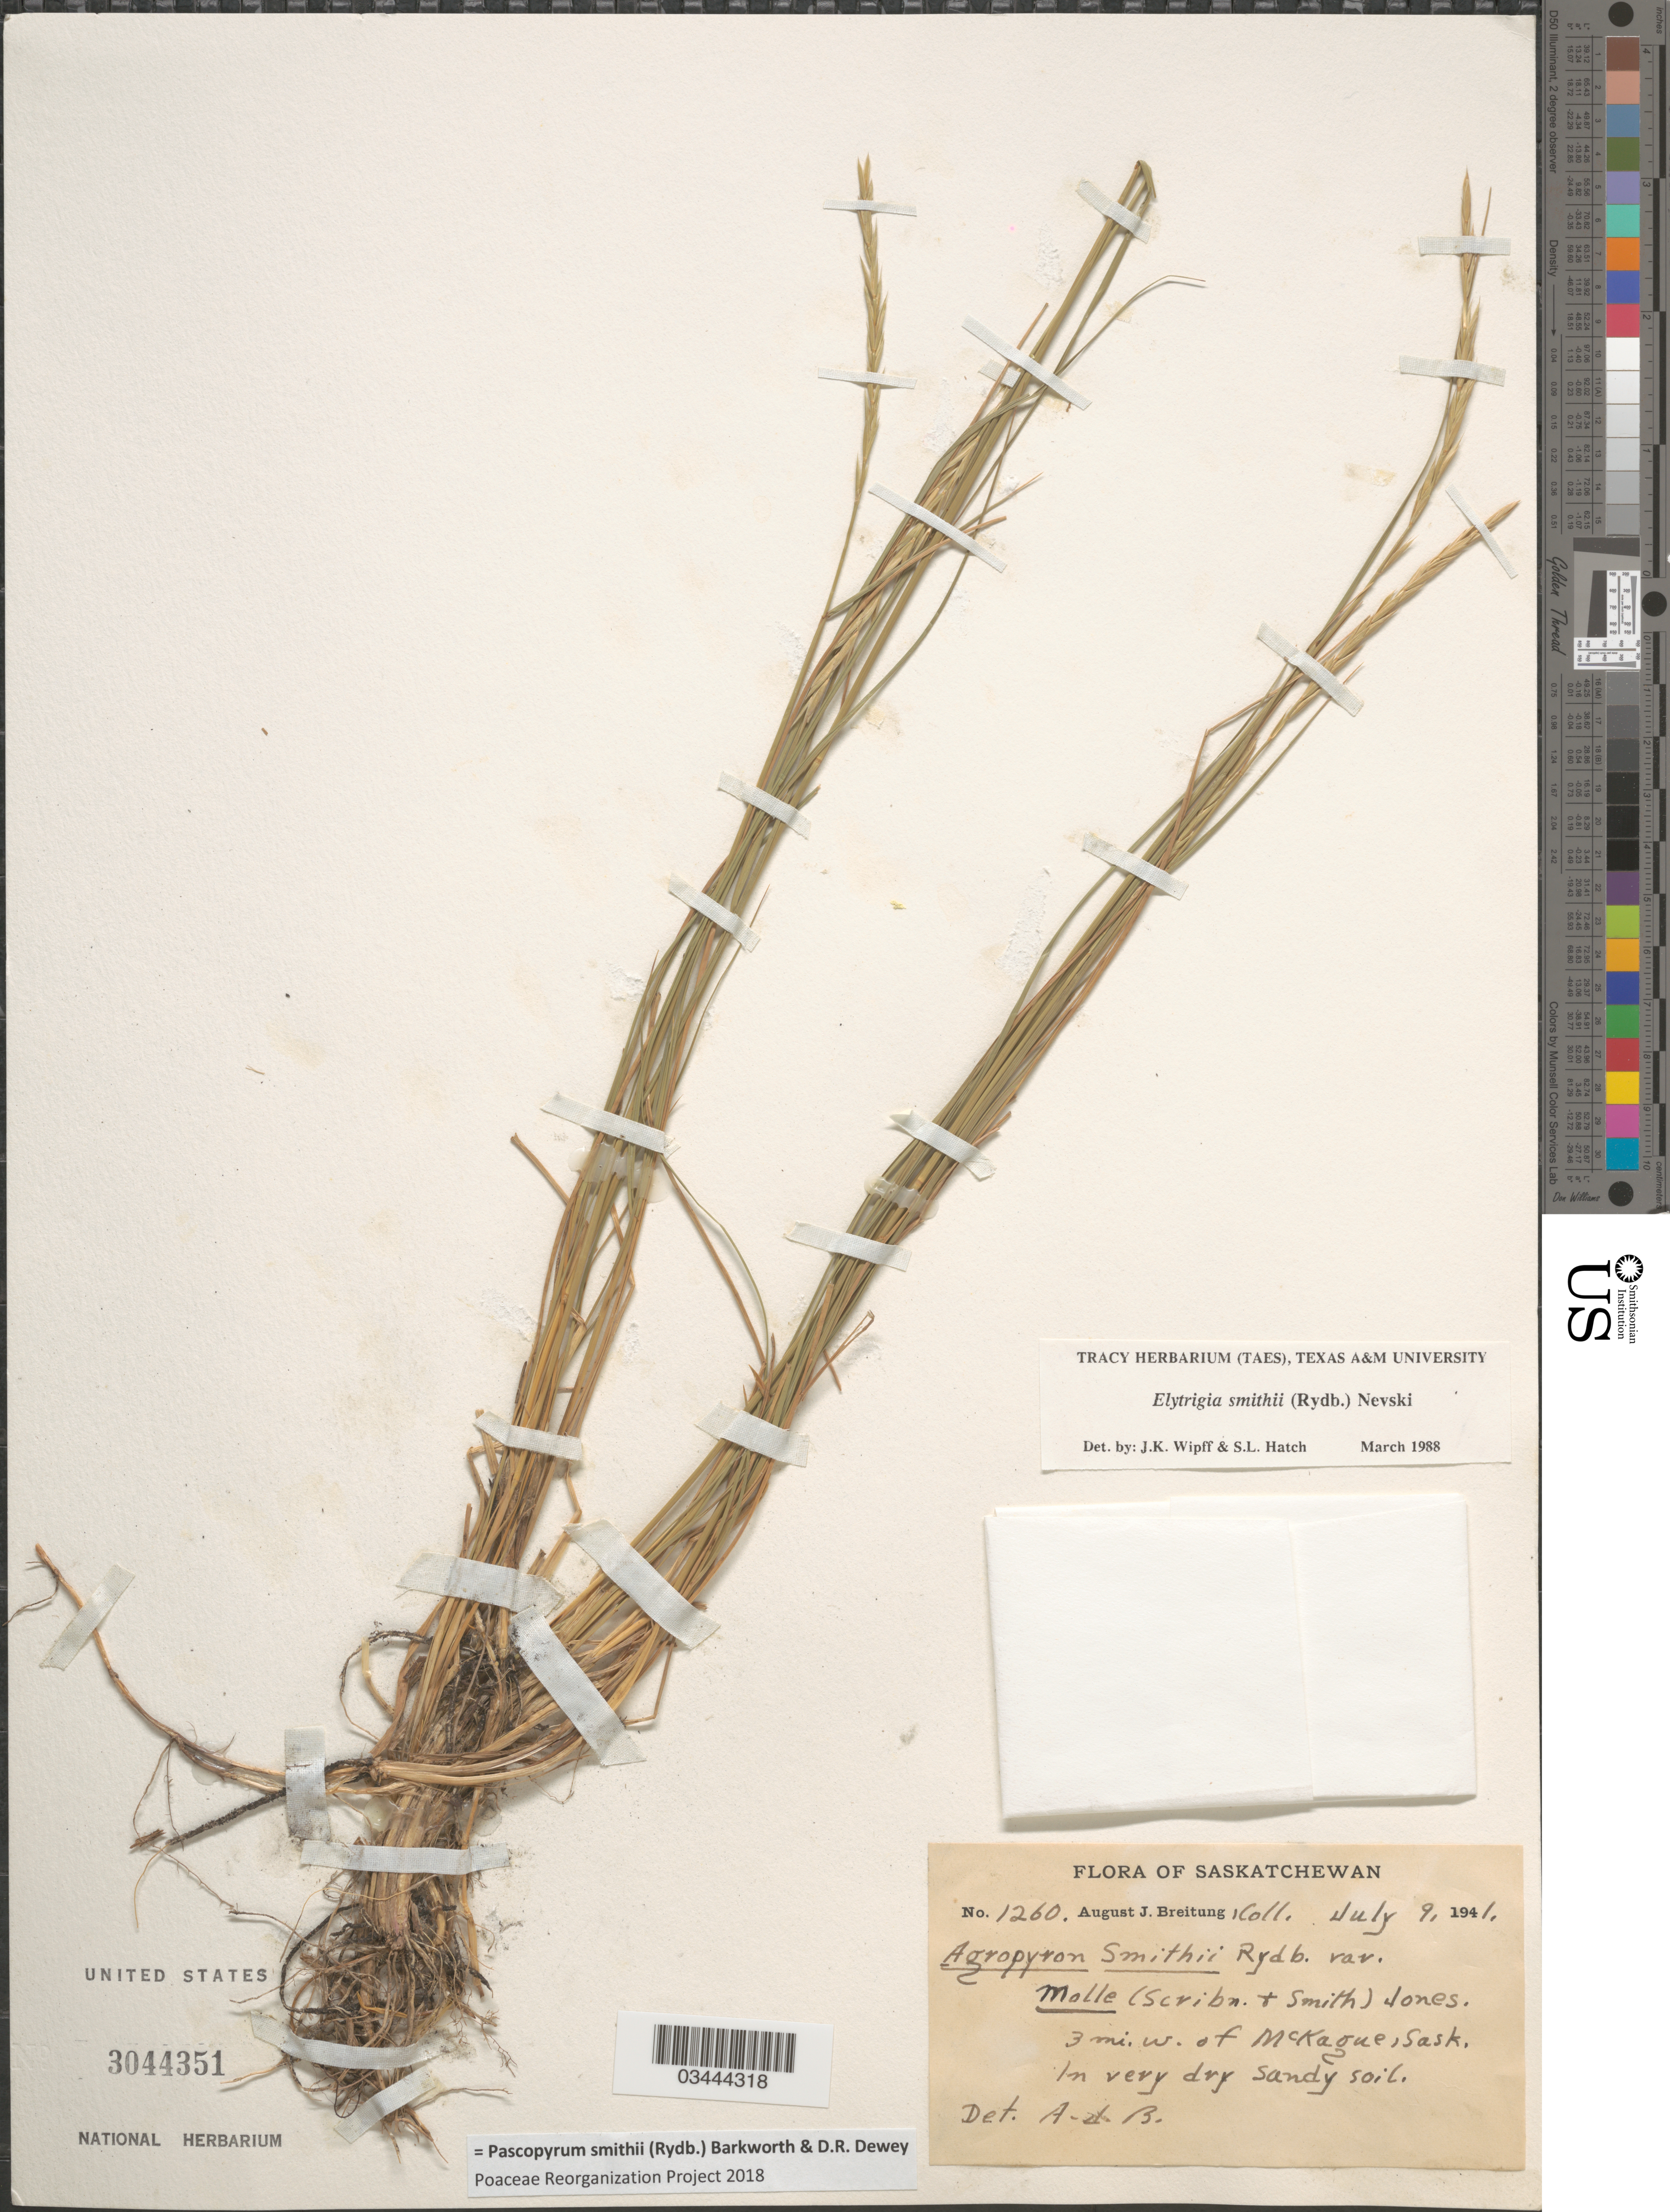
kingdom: Plantae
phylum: Tracheophyta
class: Liliopsida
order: Poales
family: Poaceae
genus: Pascopyrum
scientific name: Pascopyrum smithii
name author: (Rydb.) Barkworth & Dewey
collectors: A. Breitung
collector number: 1260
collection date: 1941-07-09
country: Canada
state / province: Saskatchewan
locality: Saskatchewan. 3 mi. w. of McKaque.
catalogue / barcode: US 3044351